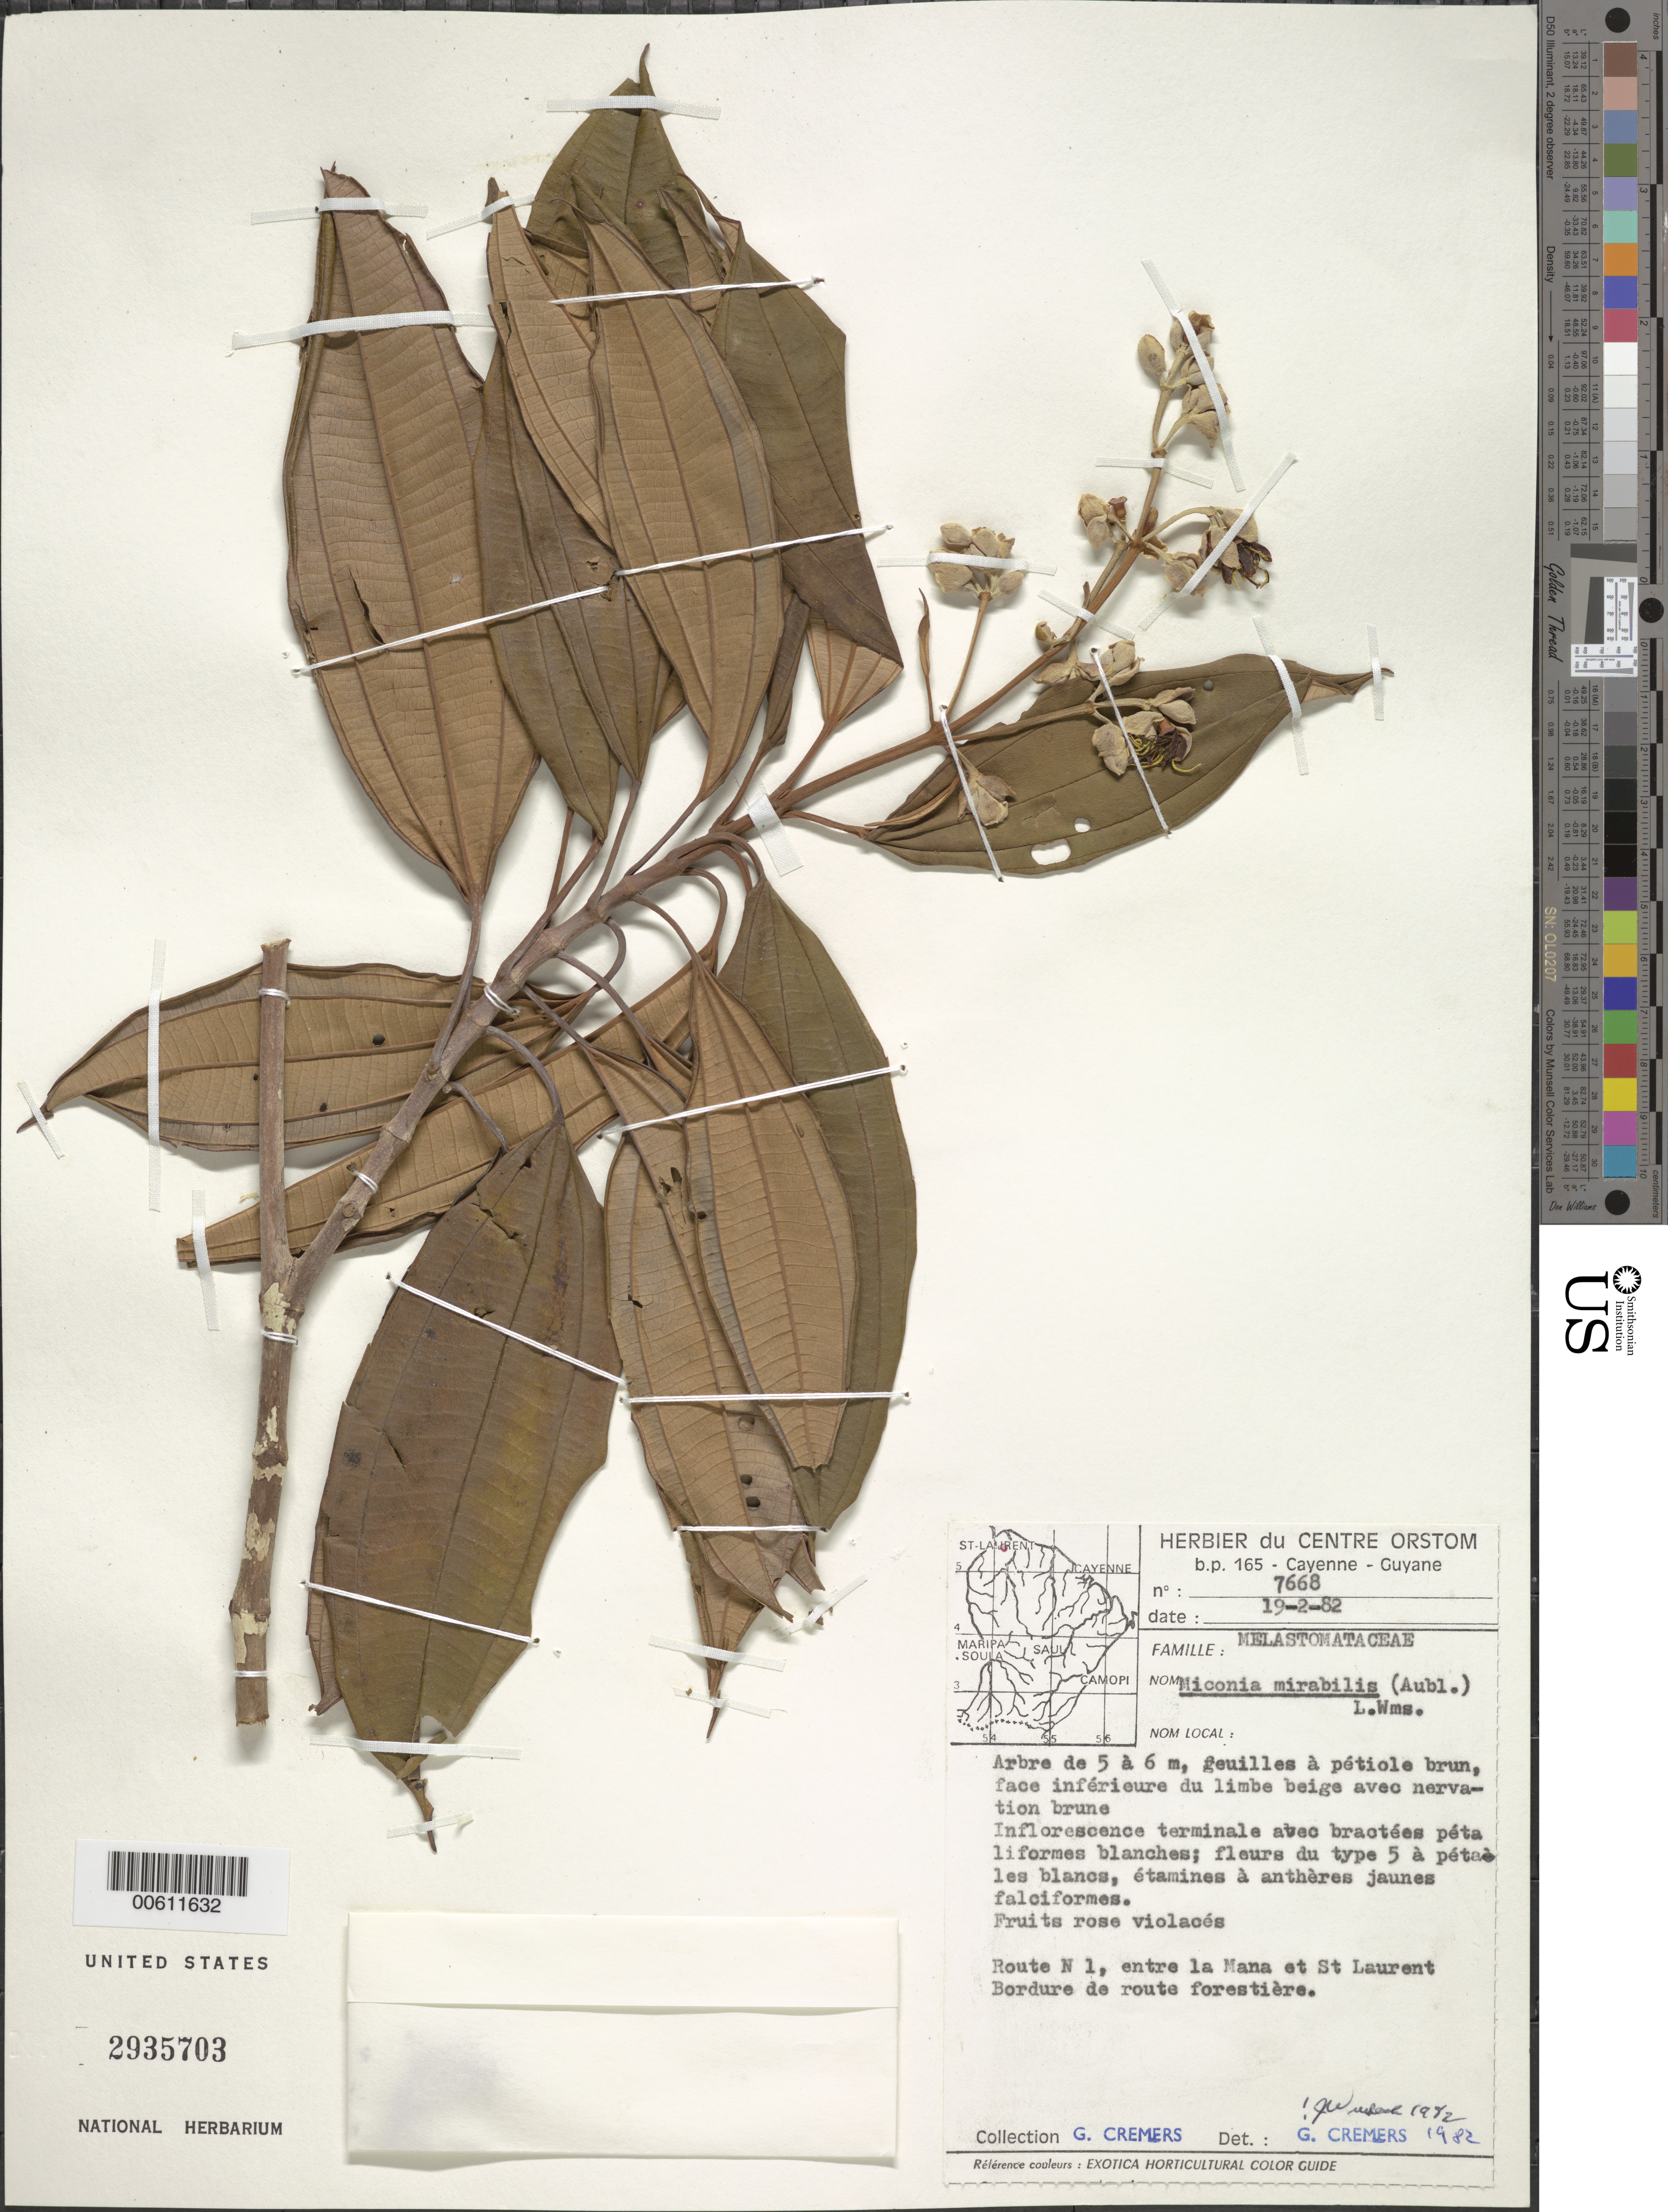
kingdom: Plantae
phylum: Tracheophyta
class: Magnoliopsida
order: Myrtales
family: Melastomataceae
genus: Miconia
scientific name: Miconia mirabilis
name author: (Aubl.) L.O. Williams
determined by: Wurdack, John J., (US), US (UNITED STATES)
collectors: G. Cremers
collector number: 7668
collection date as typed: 19-Feb-82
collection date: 1982-02-19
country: French Guiana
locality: Mana, betw. Mana & St. Laurent, Route N1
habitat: Bordure de route forestiere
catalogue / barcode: US 2935703